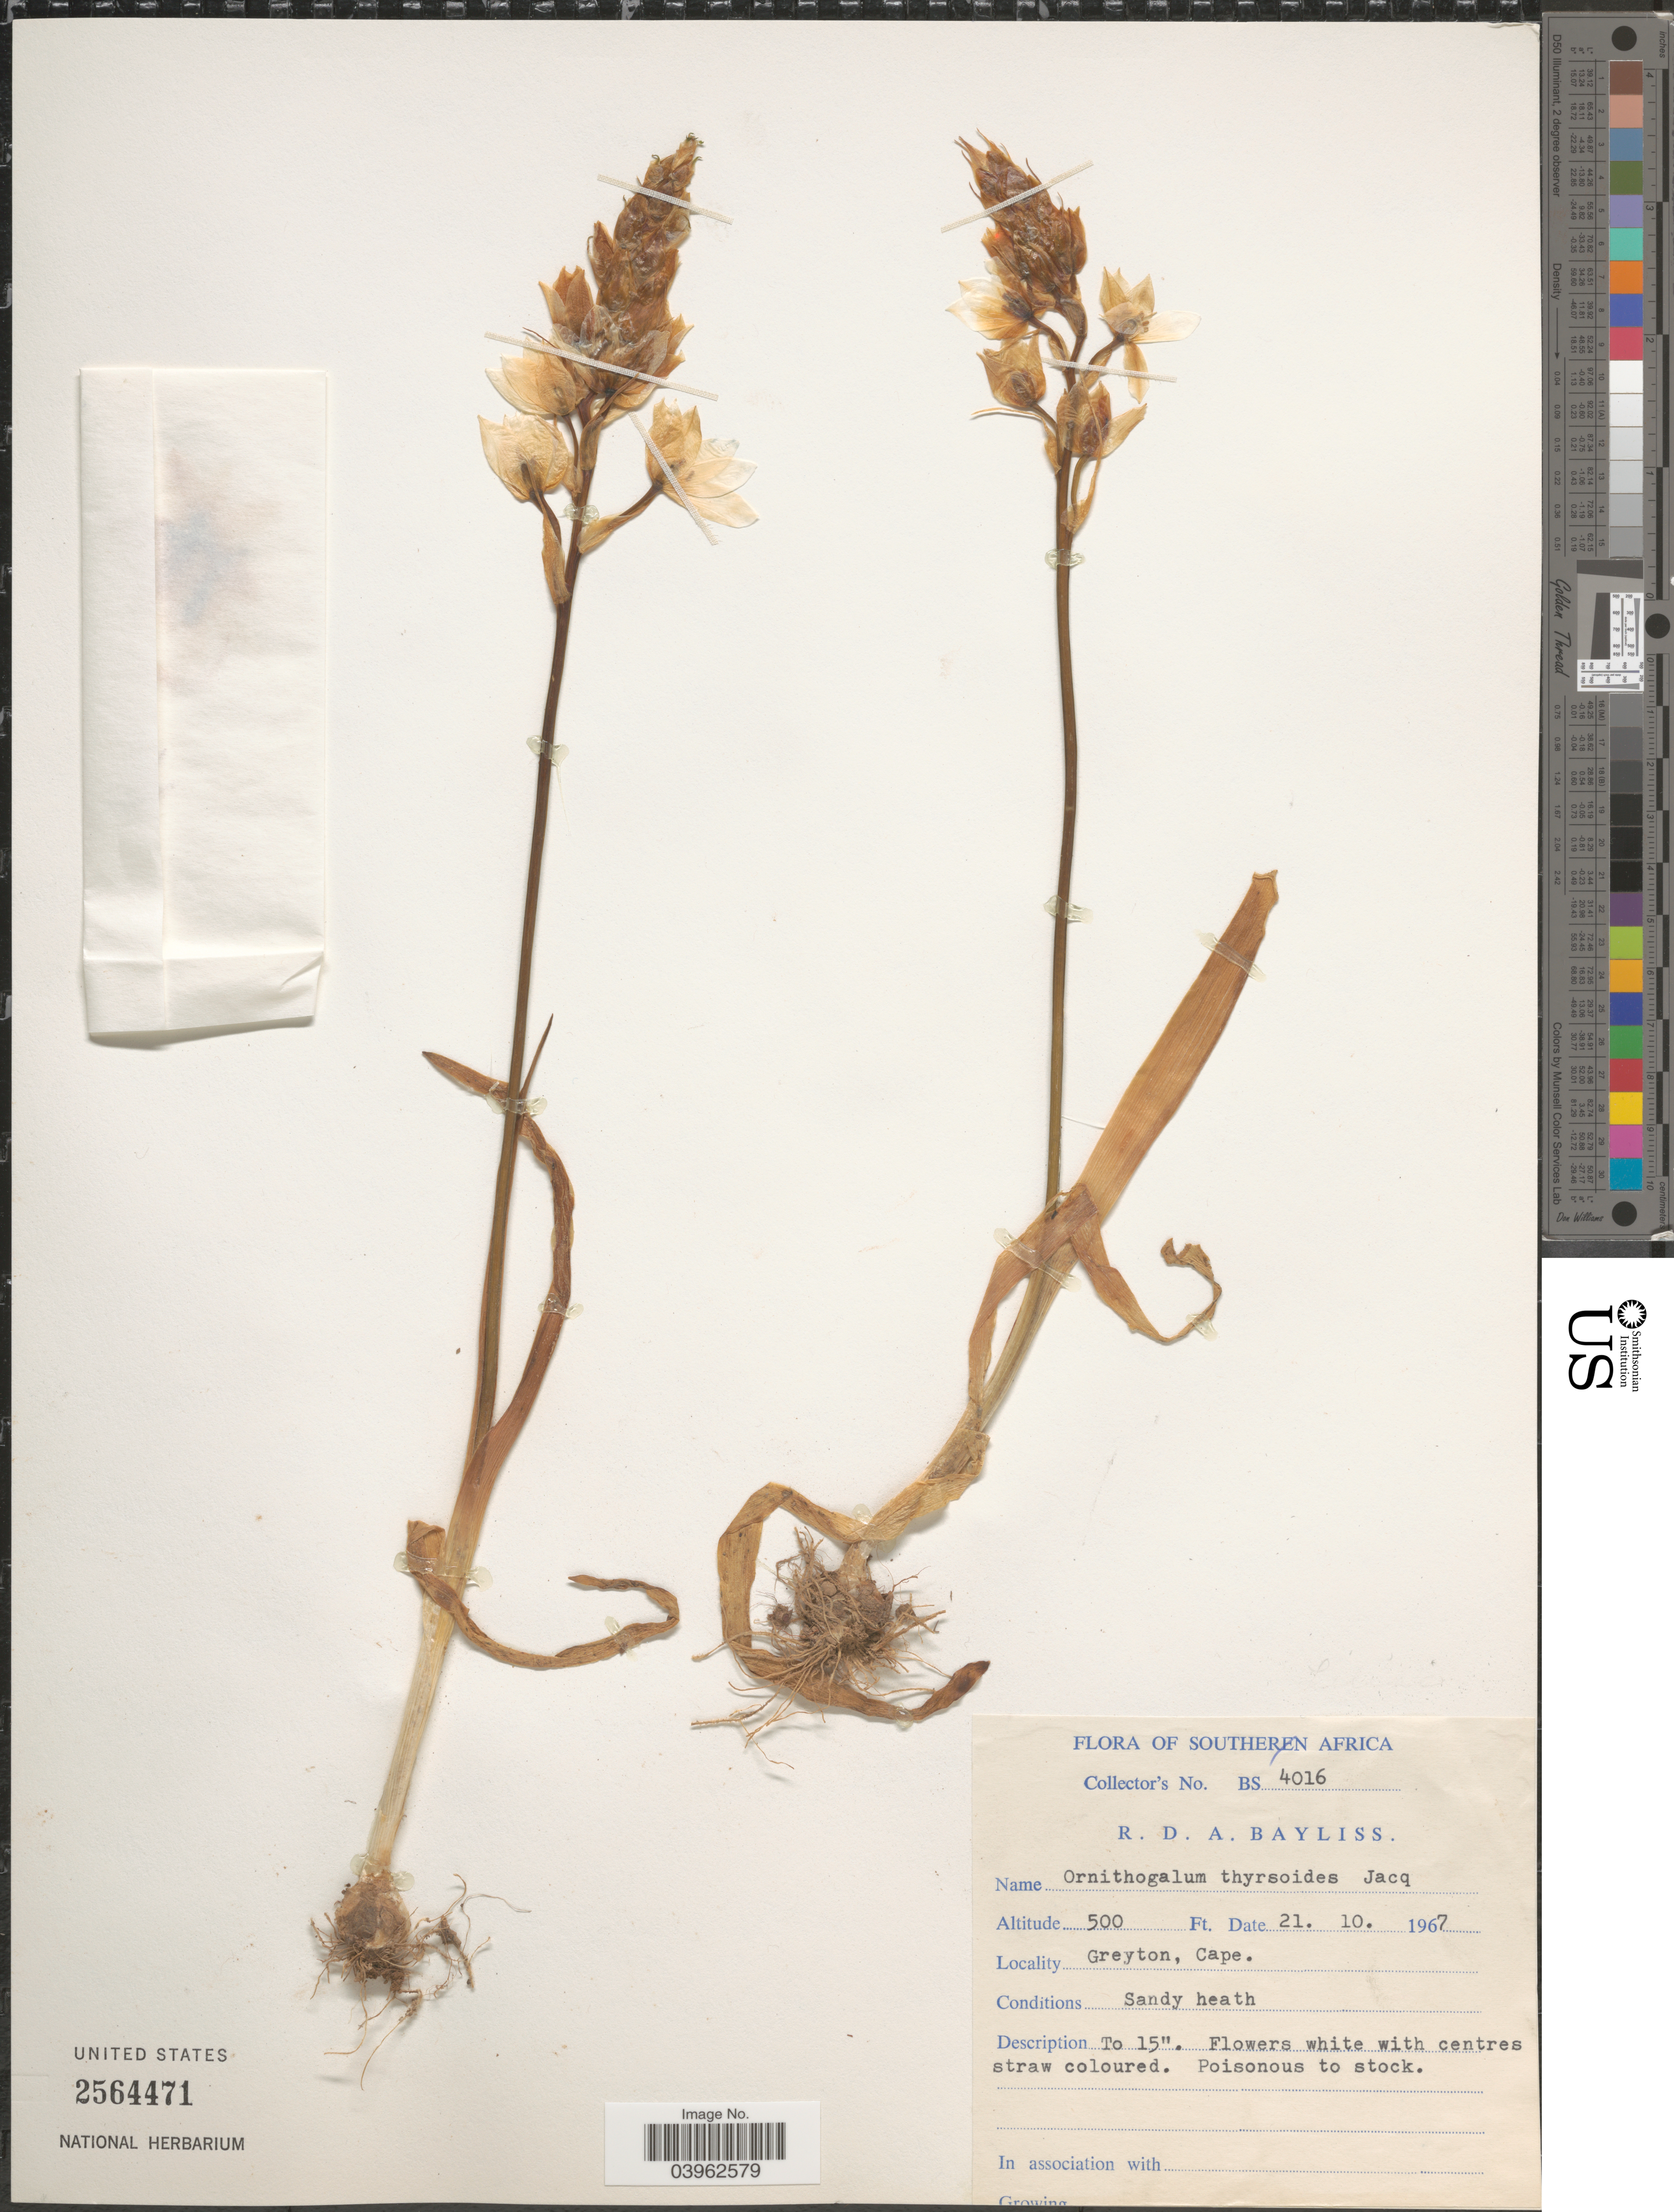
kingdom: Plantae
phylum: Tracheophyta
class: Liliopsida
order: Asparagales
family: Asparagaceae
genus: Ornithogalum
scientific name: Ornithogalum thyrsoides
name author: Jacq.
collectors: R. Bayliss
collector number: BS 4016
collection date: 1967-10-21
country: South Africa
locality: Southern Africa. Greyton, Cape.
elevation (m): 152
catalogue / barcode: US 2564471